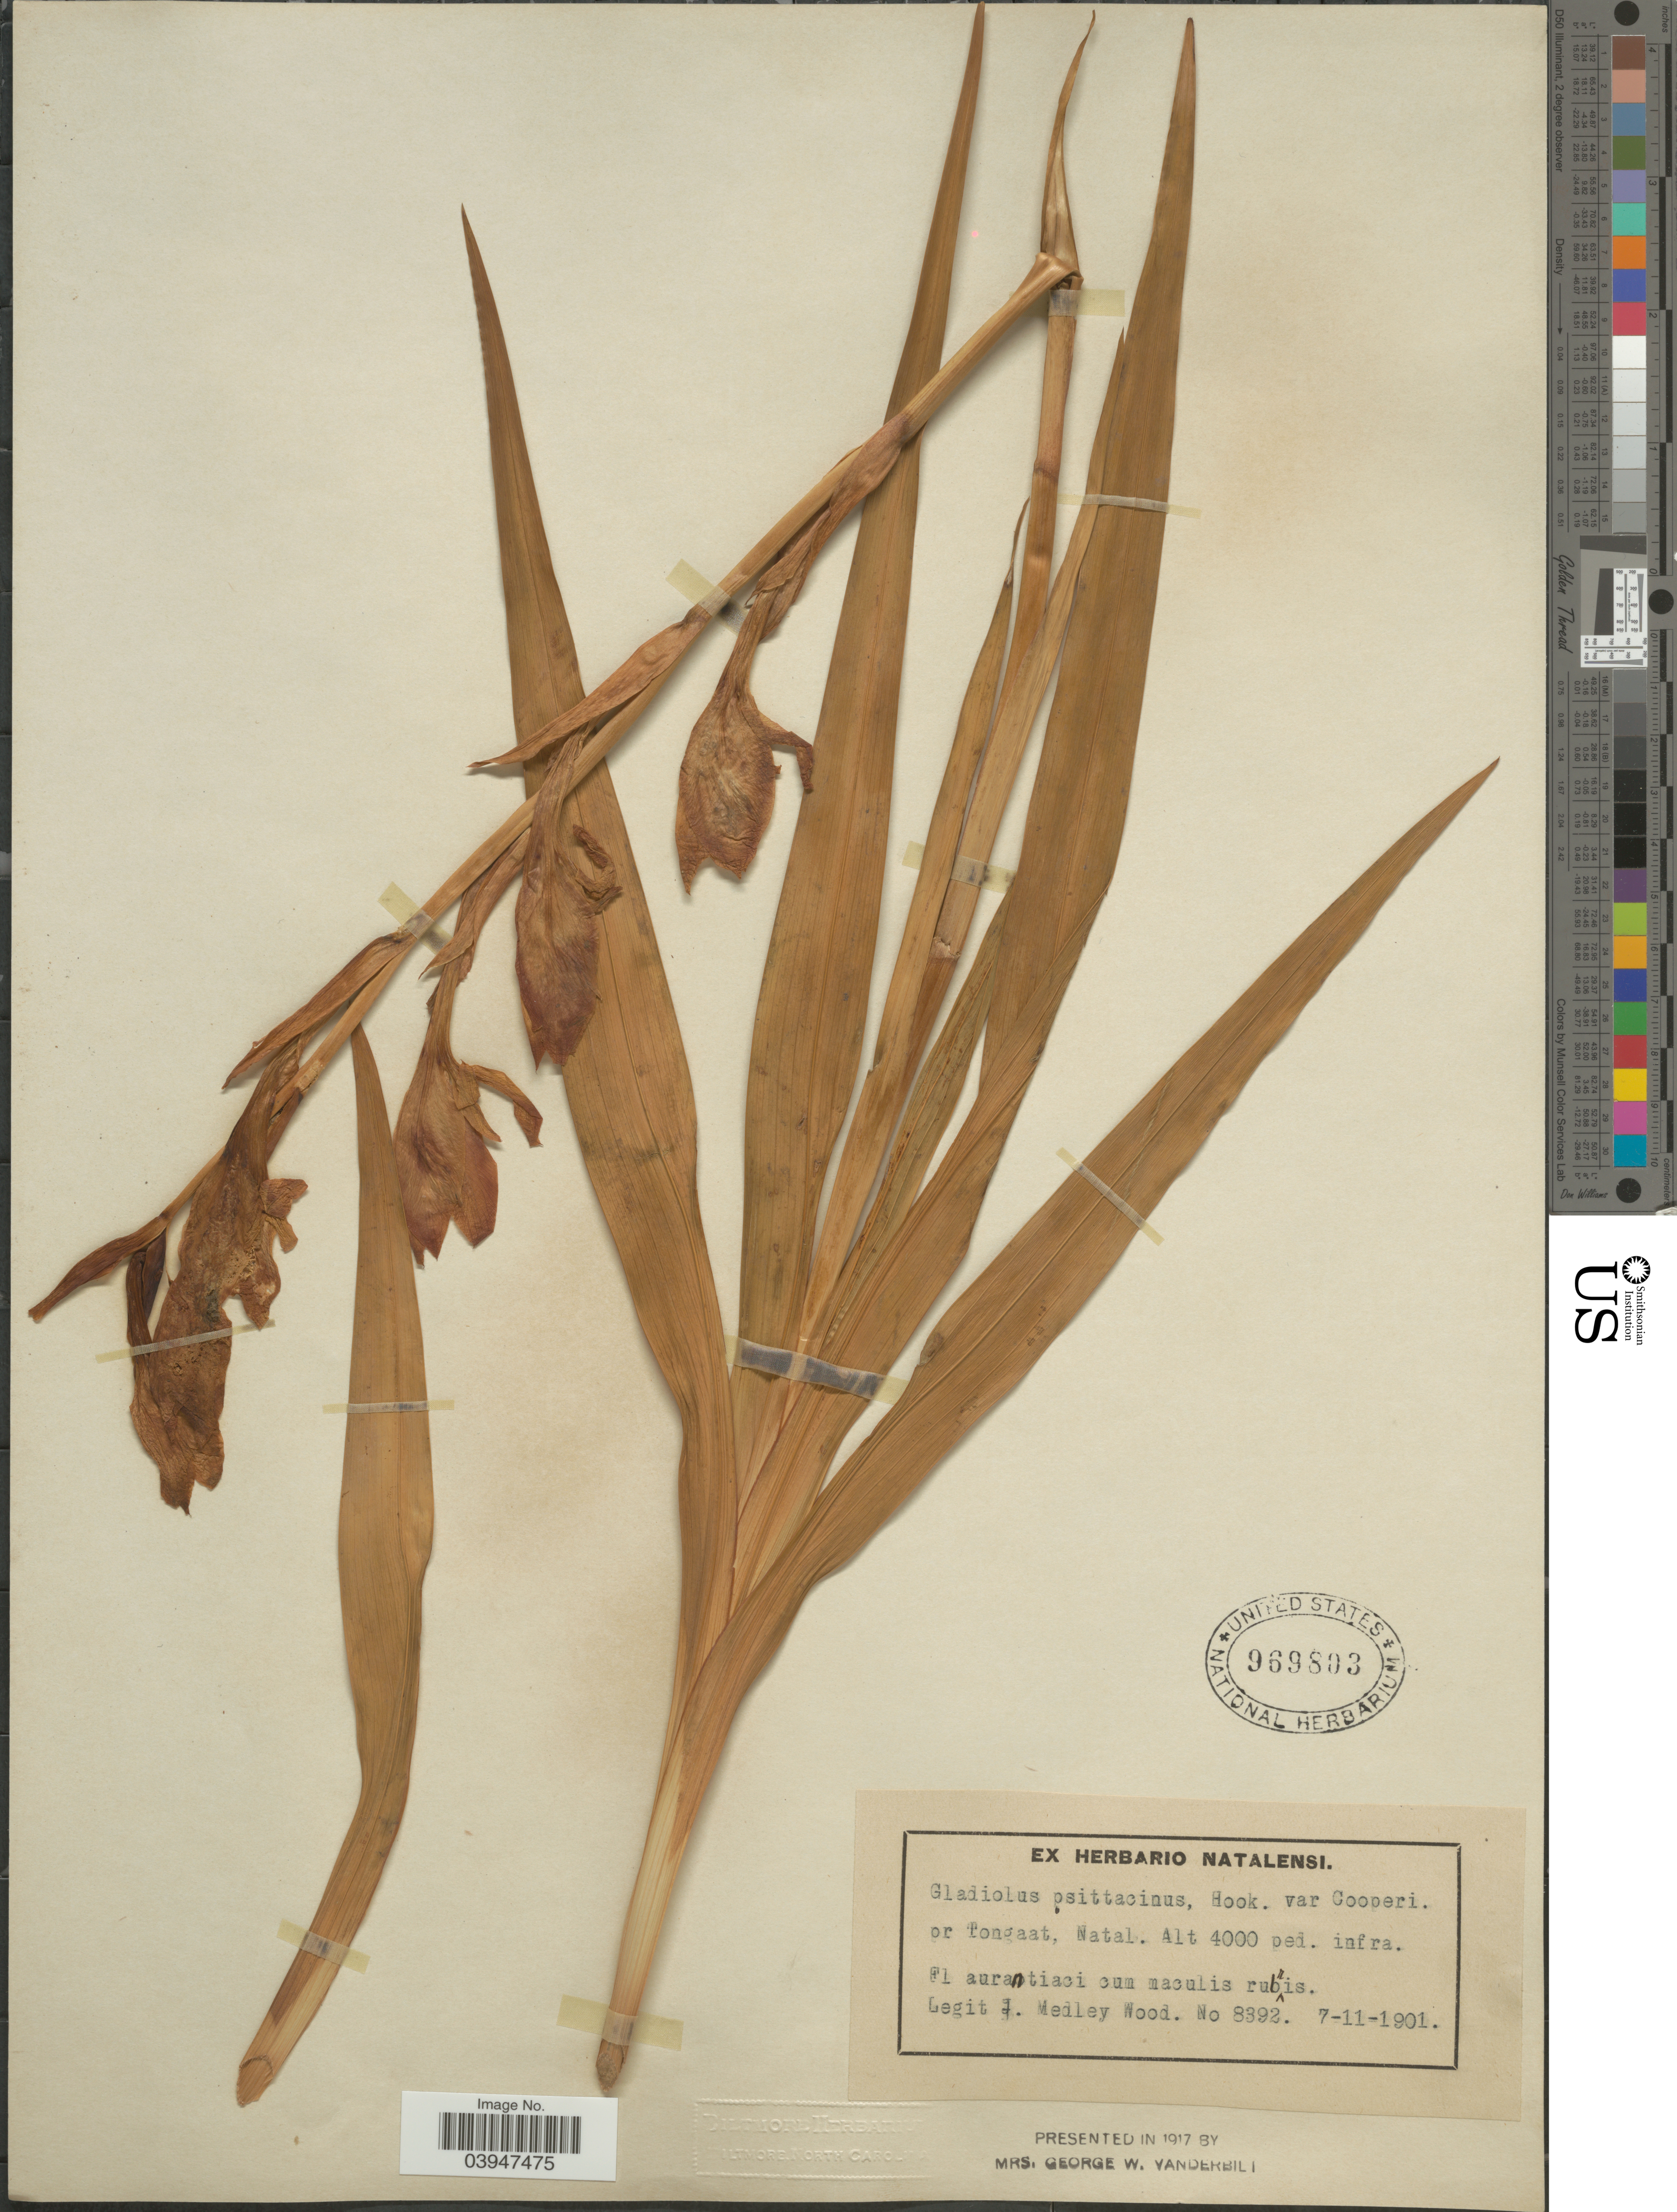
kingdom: Plantae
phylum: Tracheophyta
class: Liliopsida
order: Asparagales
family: Iridaceae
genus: Gladiolus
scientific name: Gladiolus psittacinus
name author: Hook.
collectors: J. Medley Wood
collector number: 8392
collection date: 1901-11-07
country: South Africa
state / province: KwaZulu-Natal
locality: Pr Tongaat, Natal.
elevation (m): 1219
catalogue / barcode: US 969803